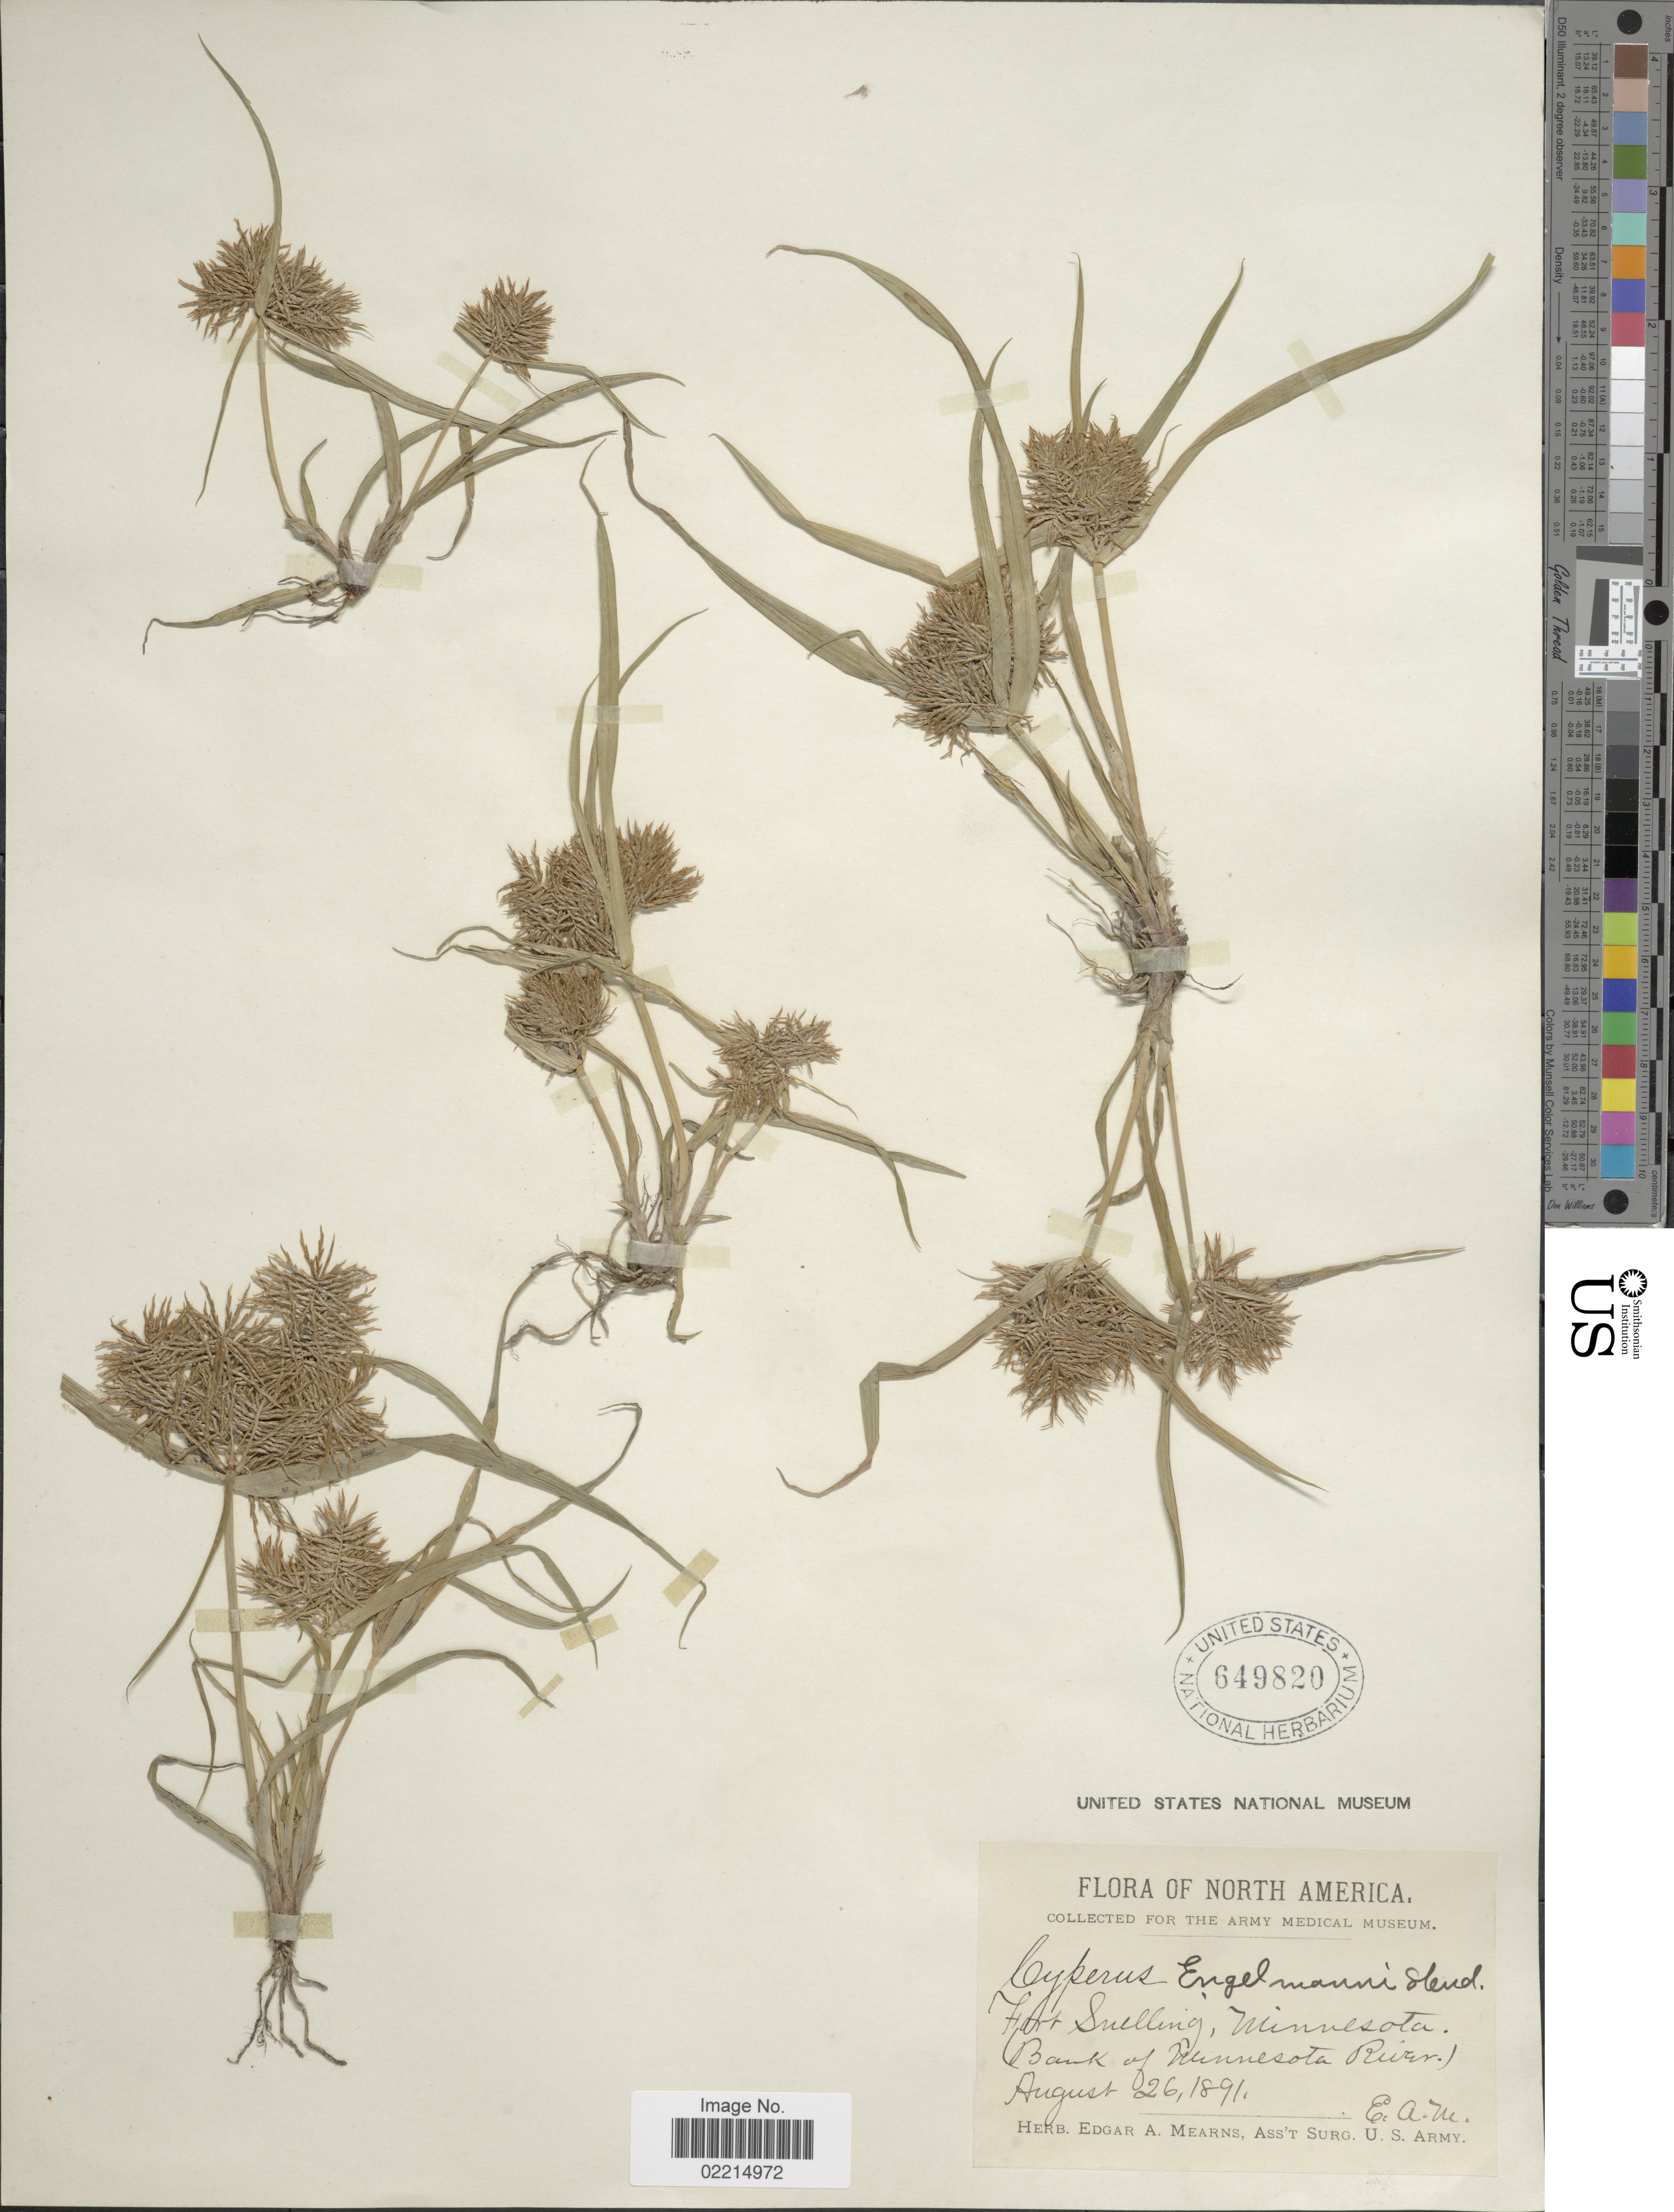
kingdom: Plantae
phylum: Tracheophyta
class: Liliopsida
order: Poales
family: Cyperaceae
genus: Cyperus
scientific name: Cyperus engelmannii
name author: Steud.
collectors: E. A. Mearns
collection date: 1891-08-26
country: United States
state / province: Minnesota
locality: North America, Fort Snelling, (bank of Minnesota River)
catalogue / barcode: US 649820